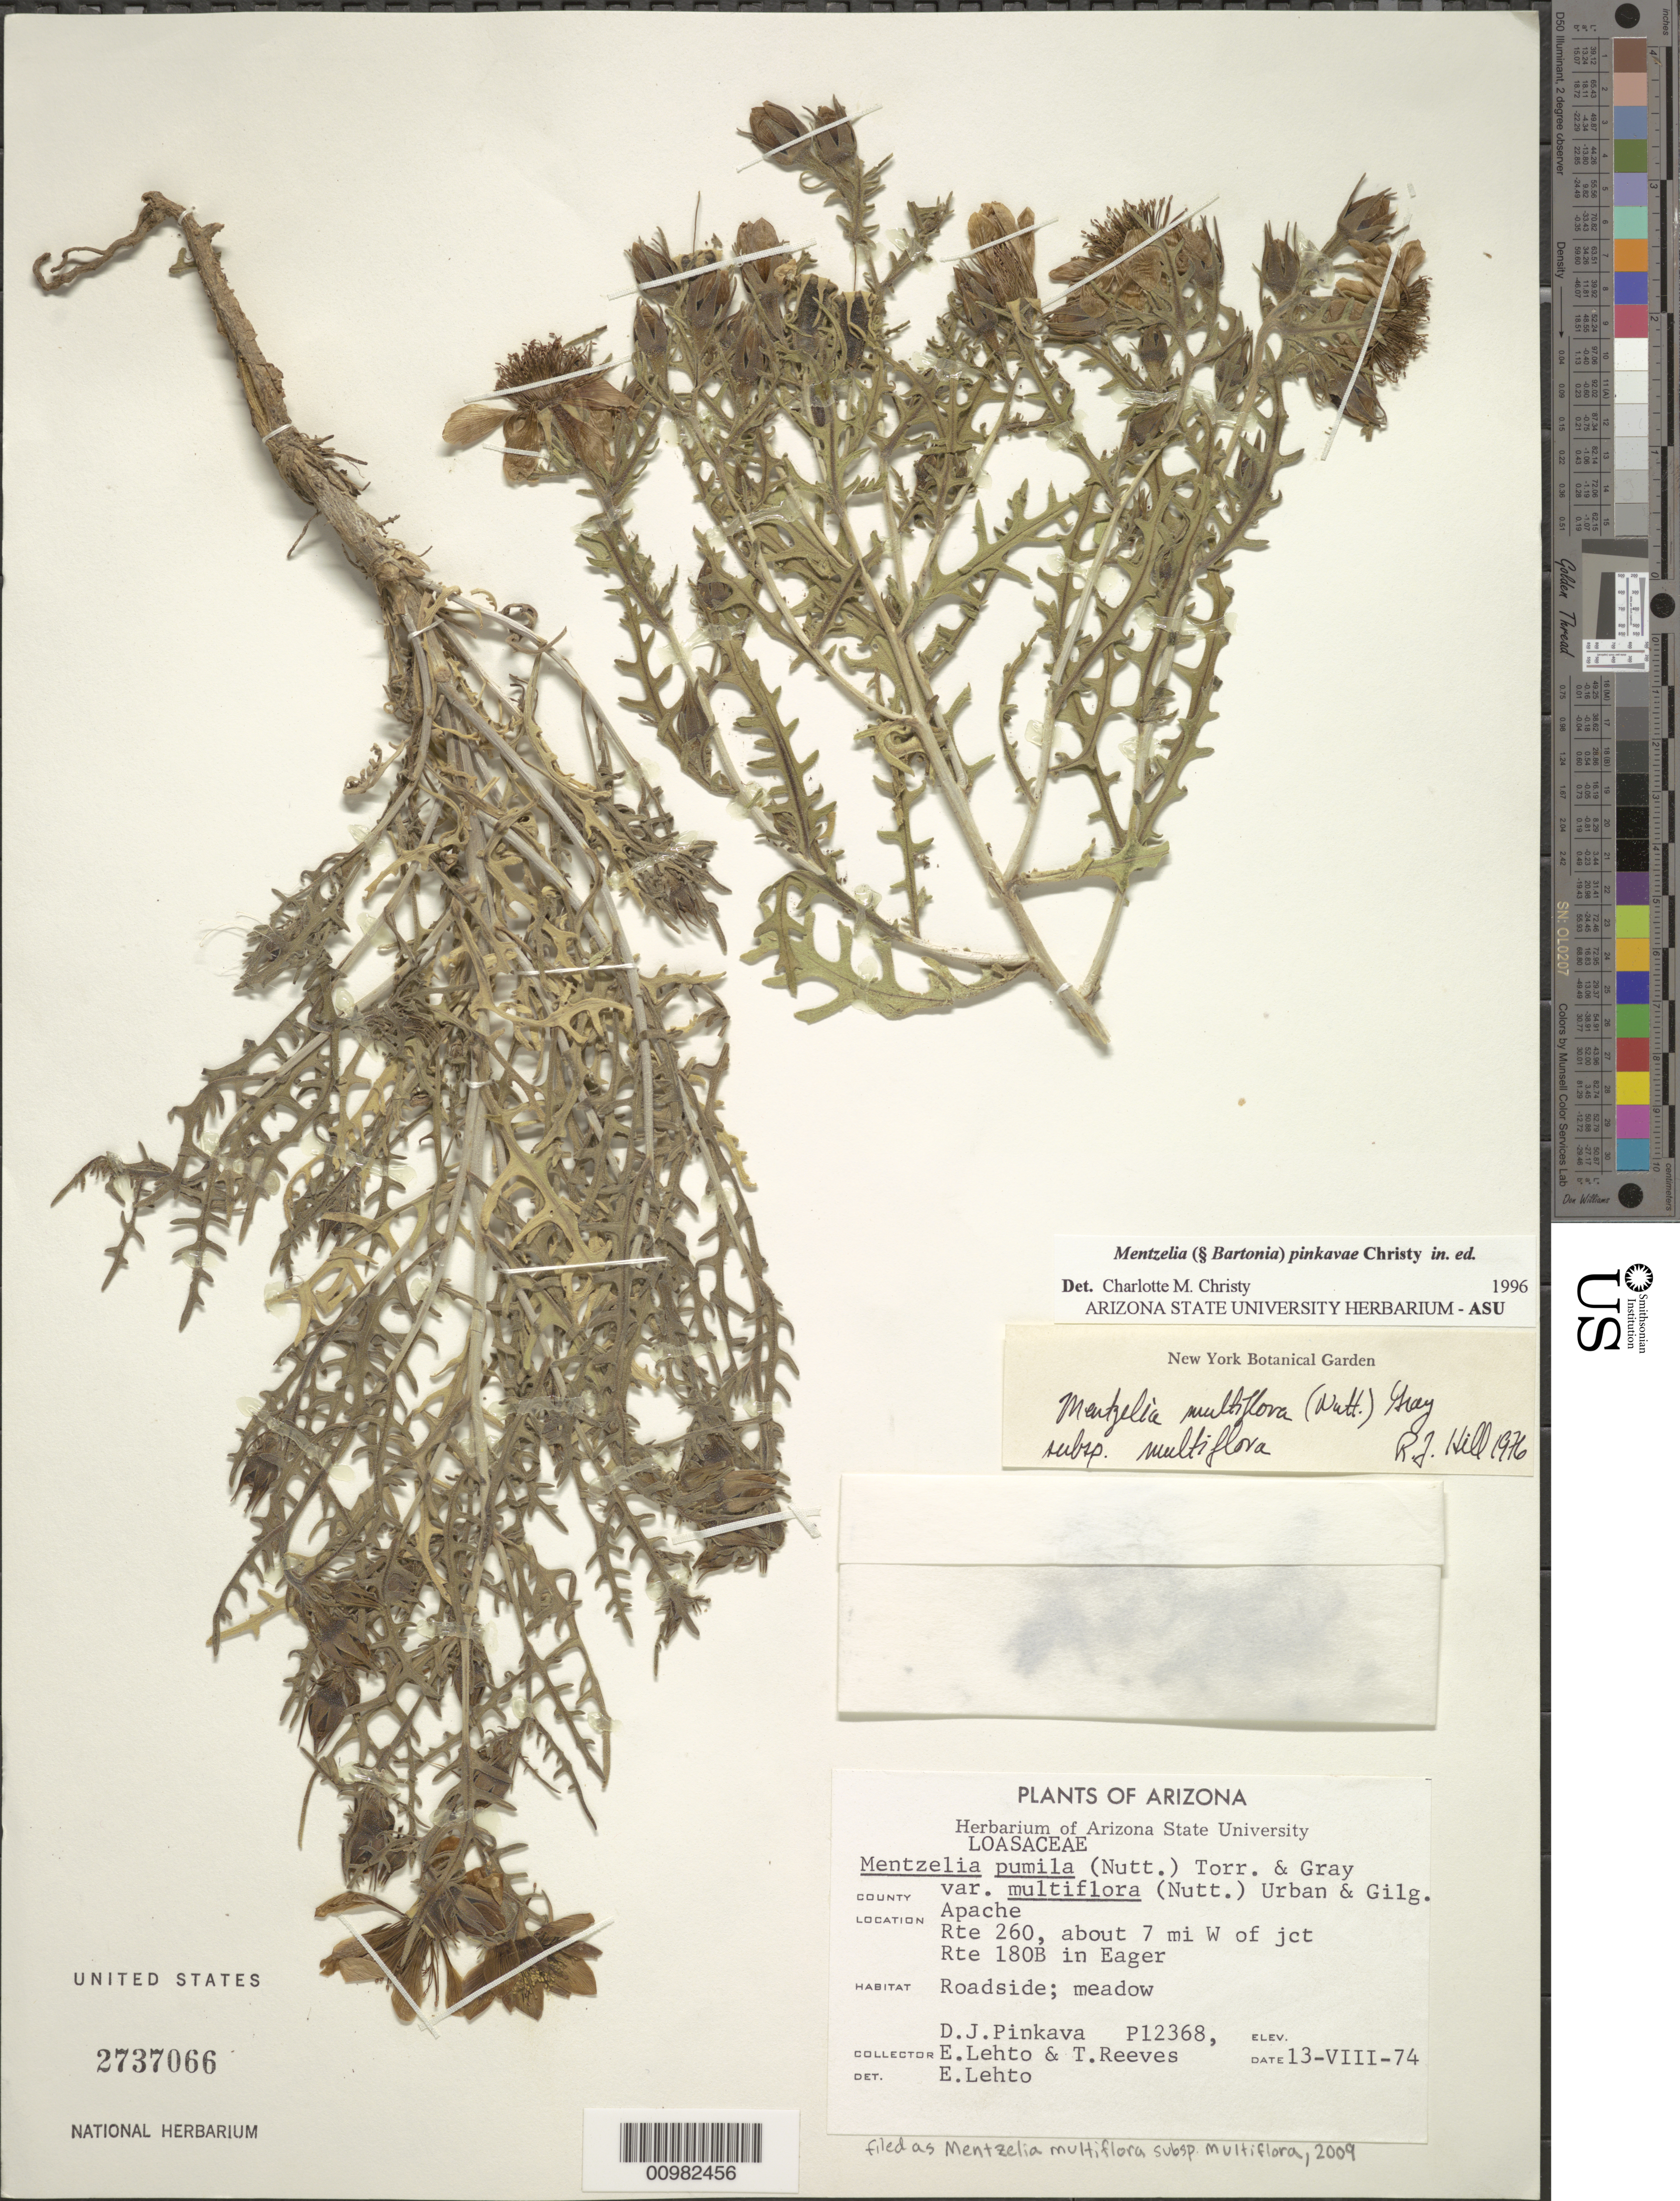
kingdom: Plantae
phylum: Tracheophyta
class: Magnoliopsida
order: Cornales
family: Loasaceae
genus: Mentzelia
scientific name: Mentzelia multiflora subsp. multiflora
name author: (Nutt.) A. Gray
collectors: D. Pinkava & E. Lehto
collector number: P12368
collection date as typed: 13 Aug 1974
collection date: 1974-08-13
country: United States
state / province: Arizona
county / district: Apache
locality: Rte 260, about 7 mi. W. of jct. Rte 180B in Eager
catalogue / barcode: US 2737066